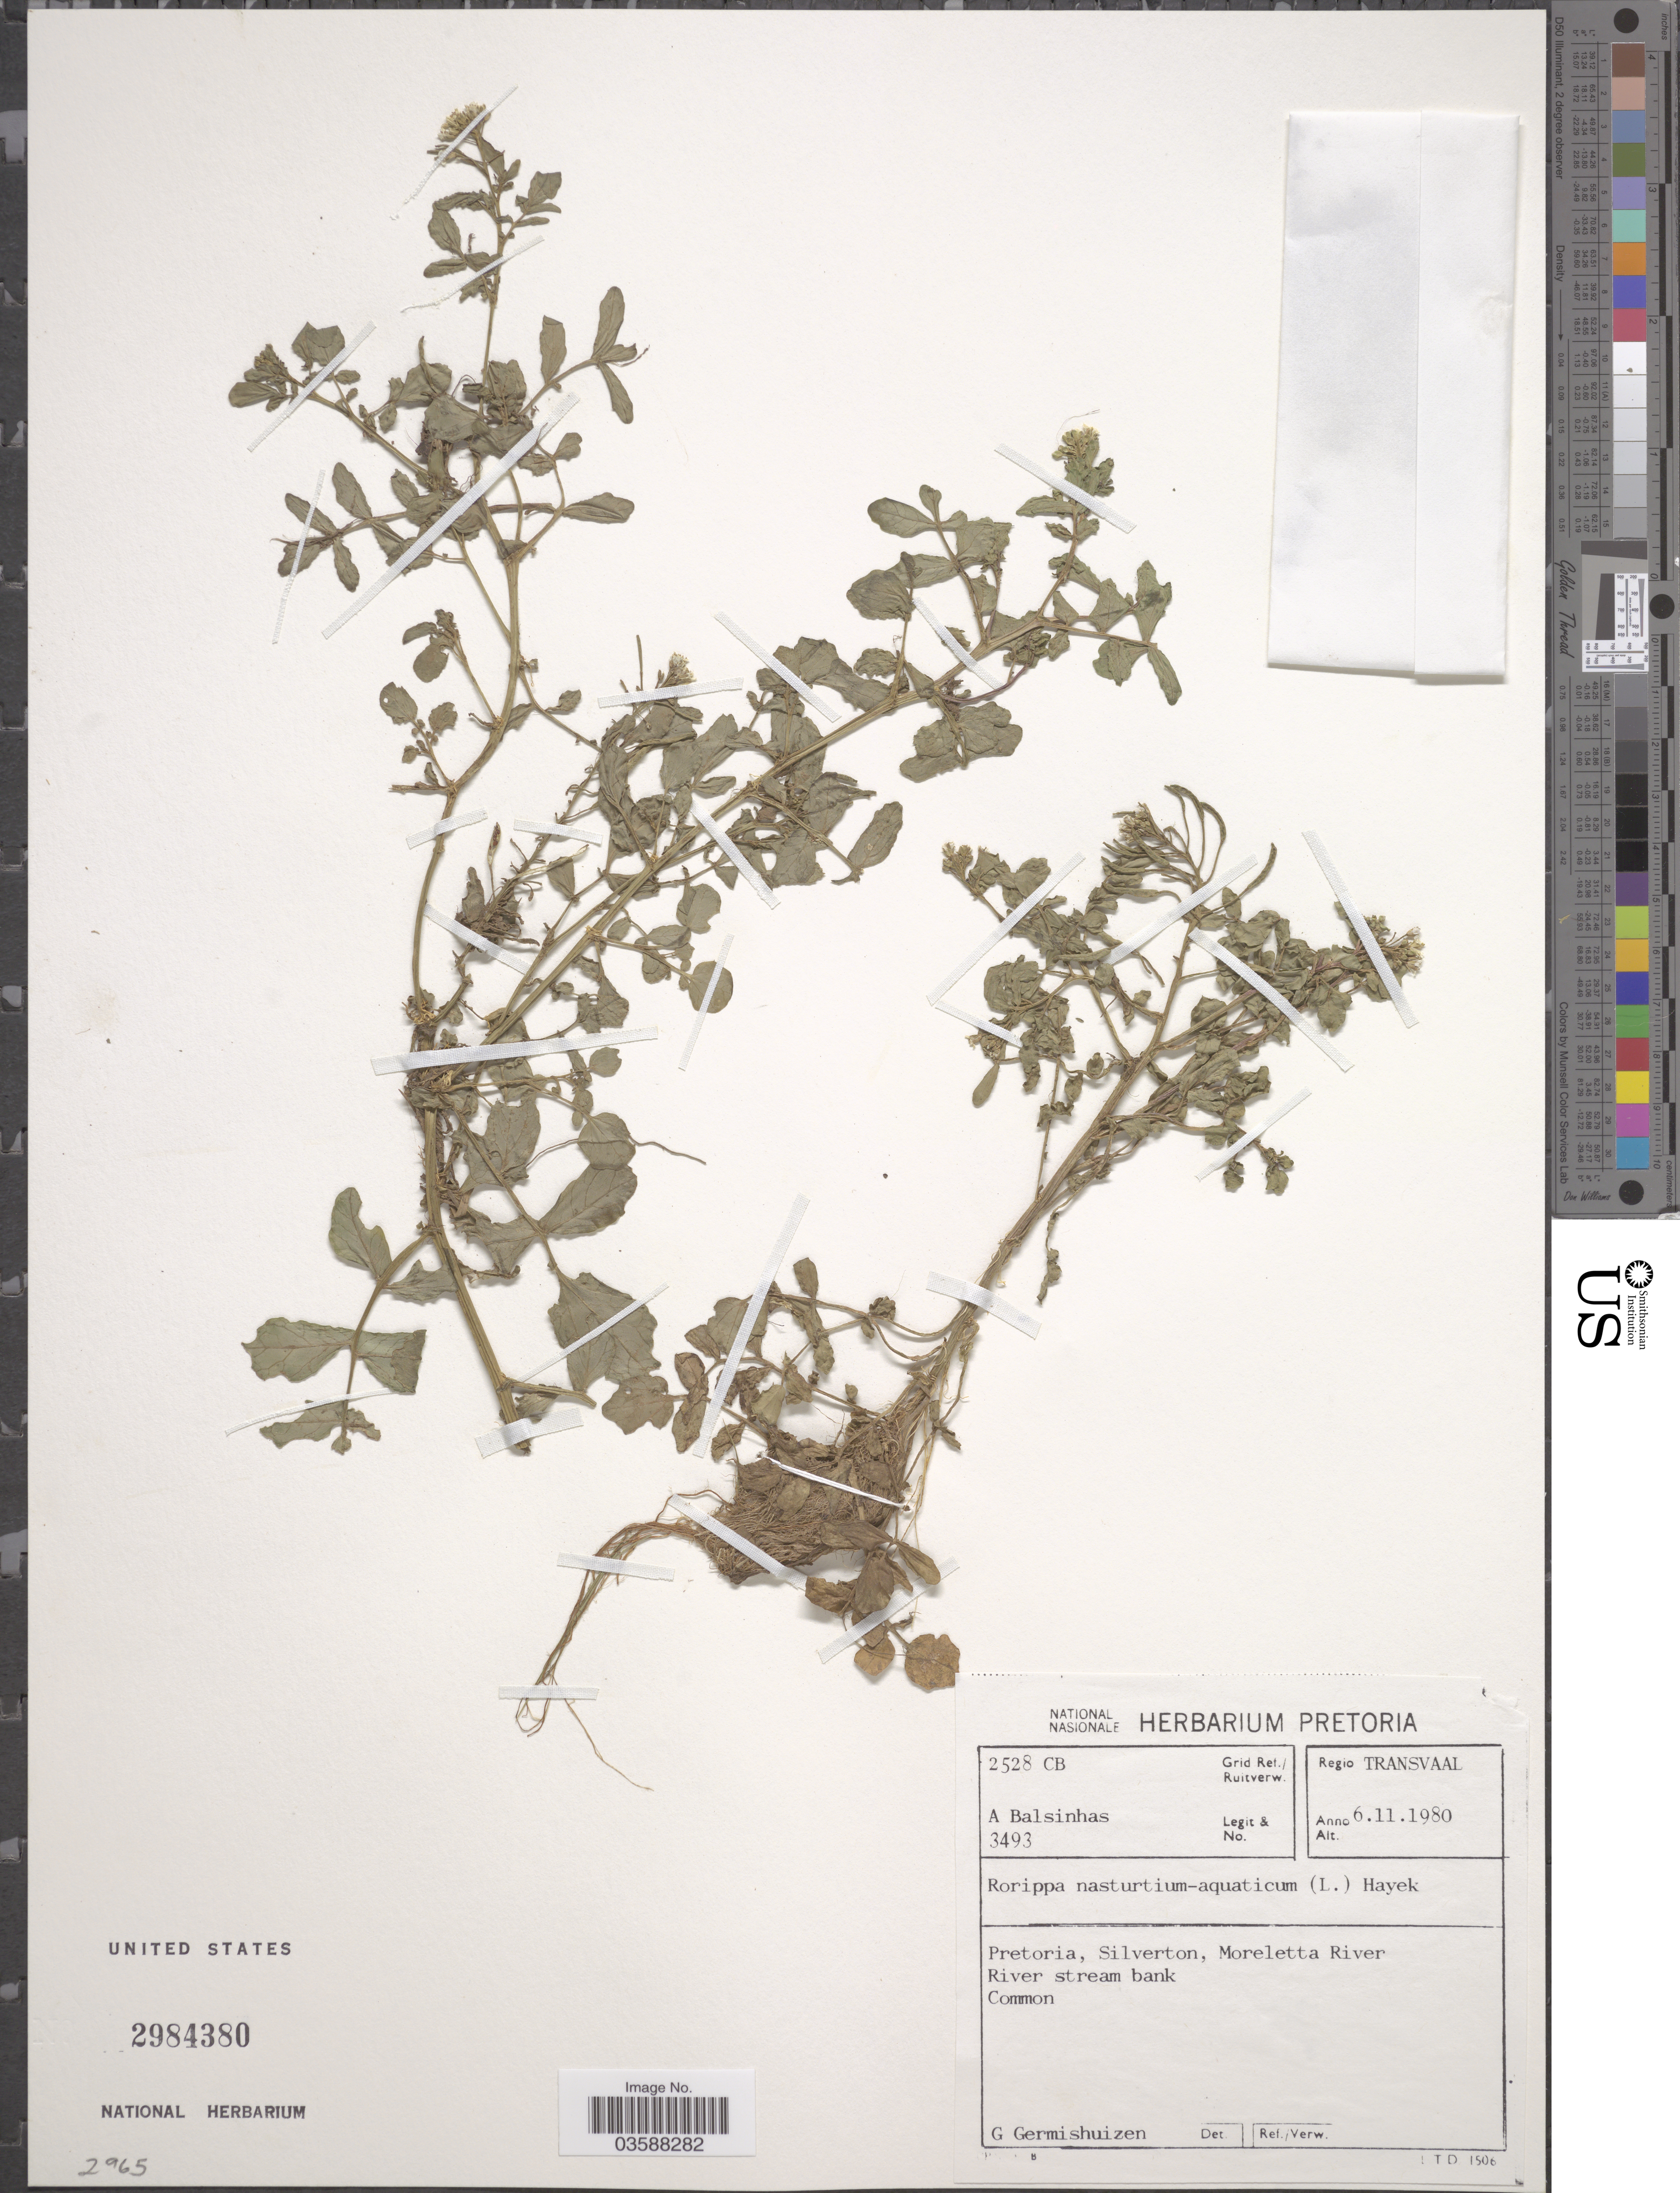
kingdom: Plantae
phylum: Tracheophyta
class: Magnoliopsida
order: Brassicales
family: Brassicaceae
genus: Nasturtium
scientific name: Nasturtium officinale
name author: R. Br.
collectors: A. A. Balsinhas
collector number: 3493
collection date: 1980-11-06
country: South Africa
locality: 2528 CB. Regio Transvaal. Pretoria, Silverton, Moreletta River. River stream bank.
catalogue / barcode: US 2984380